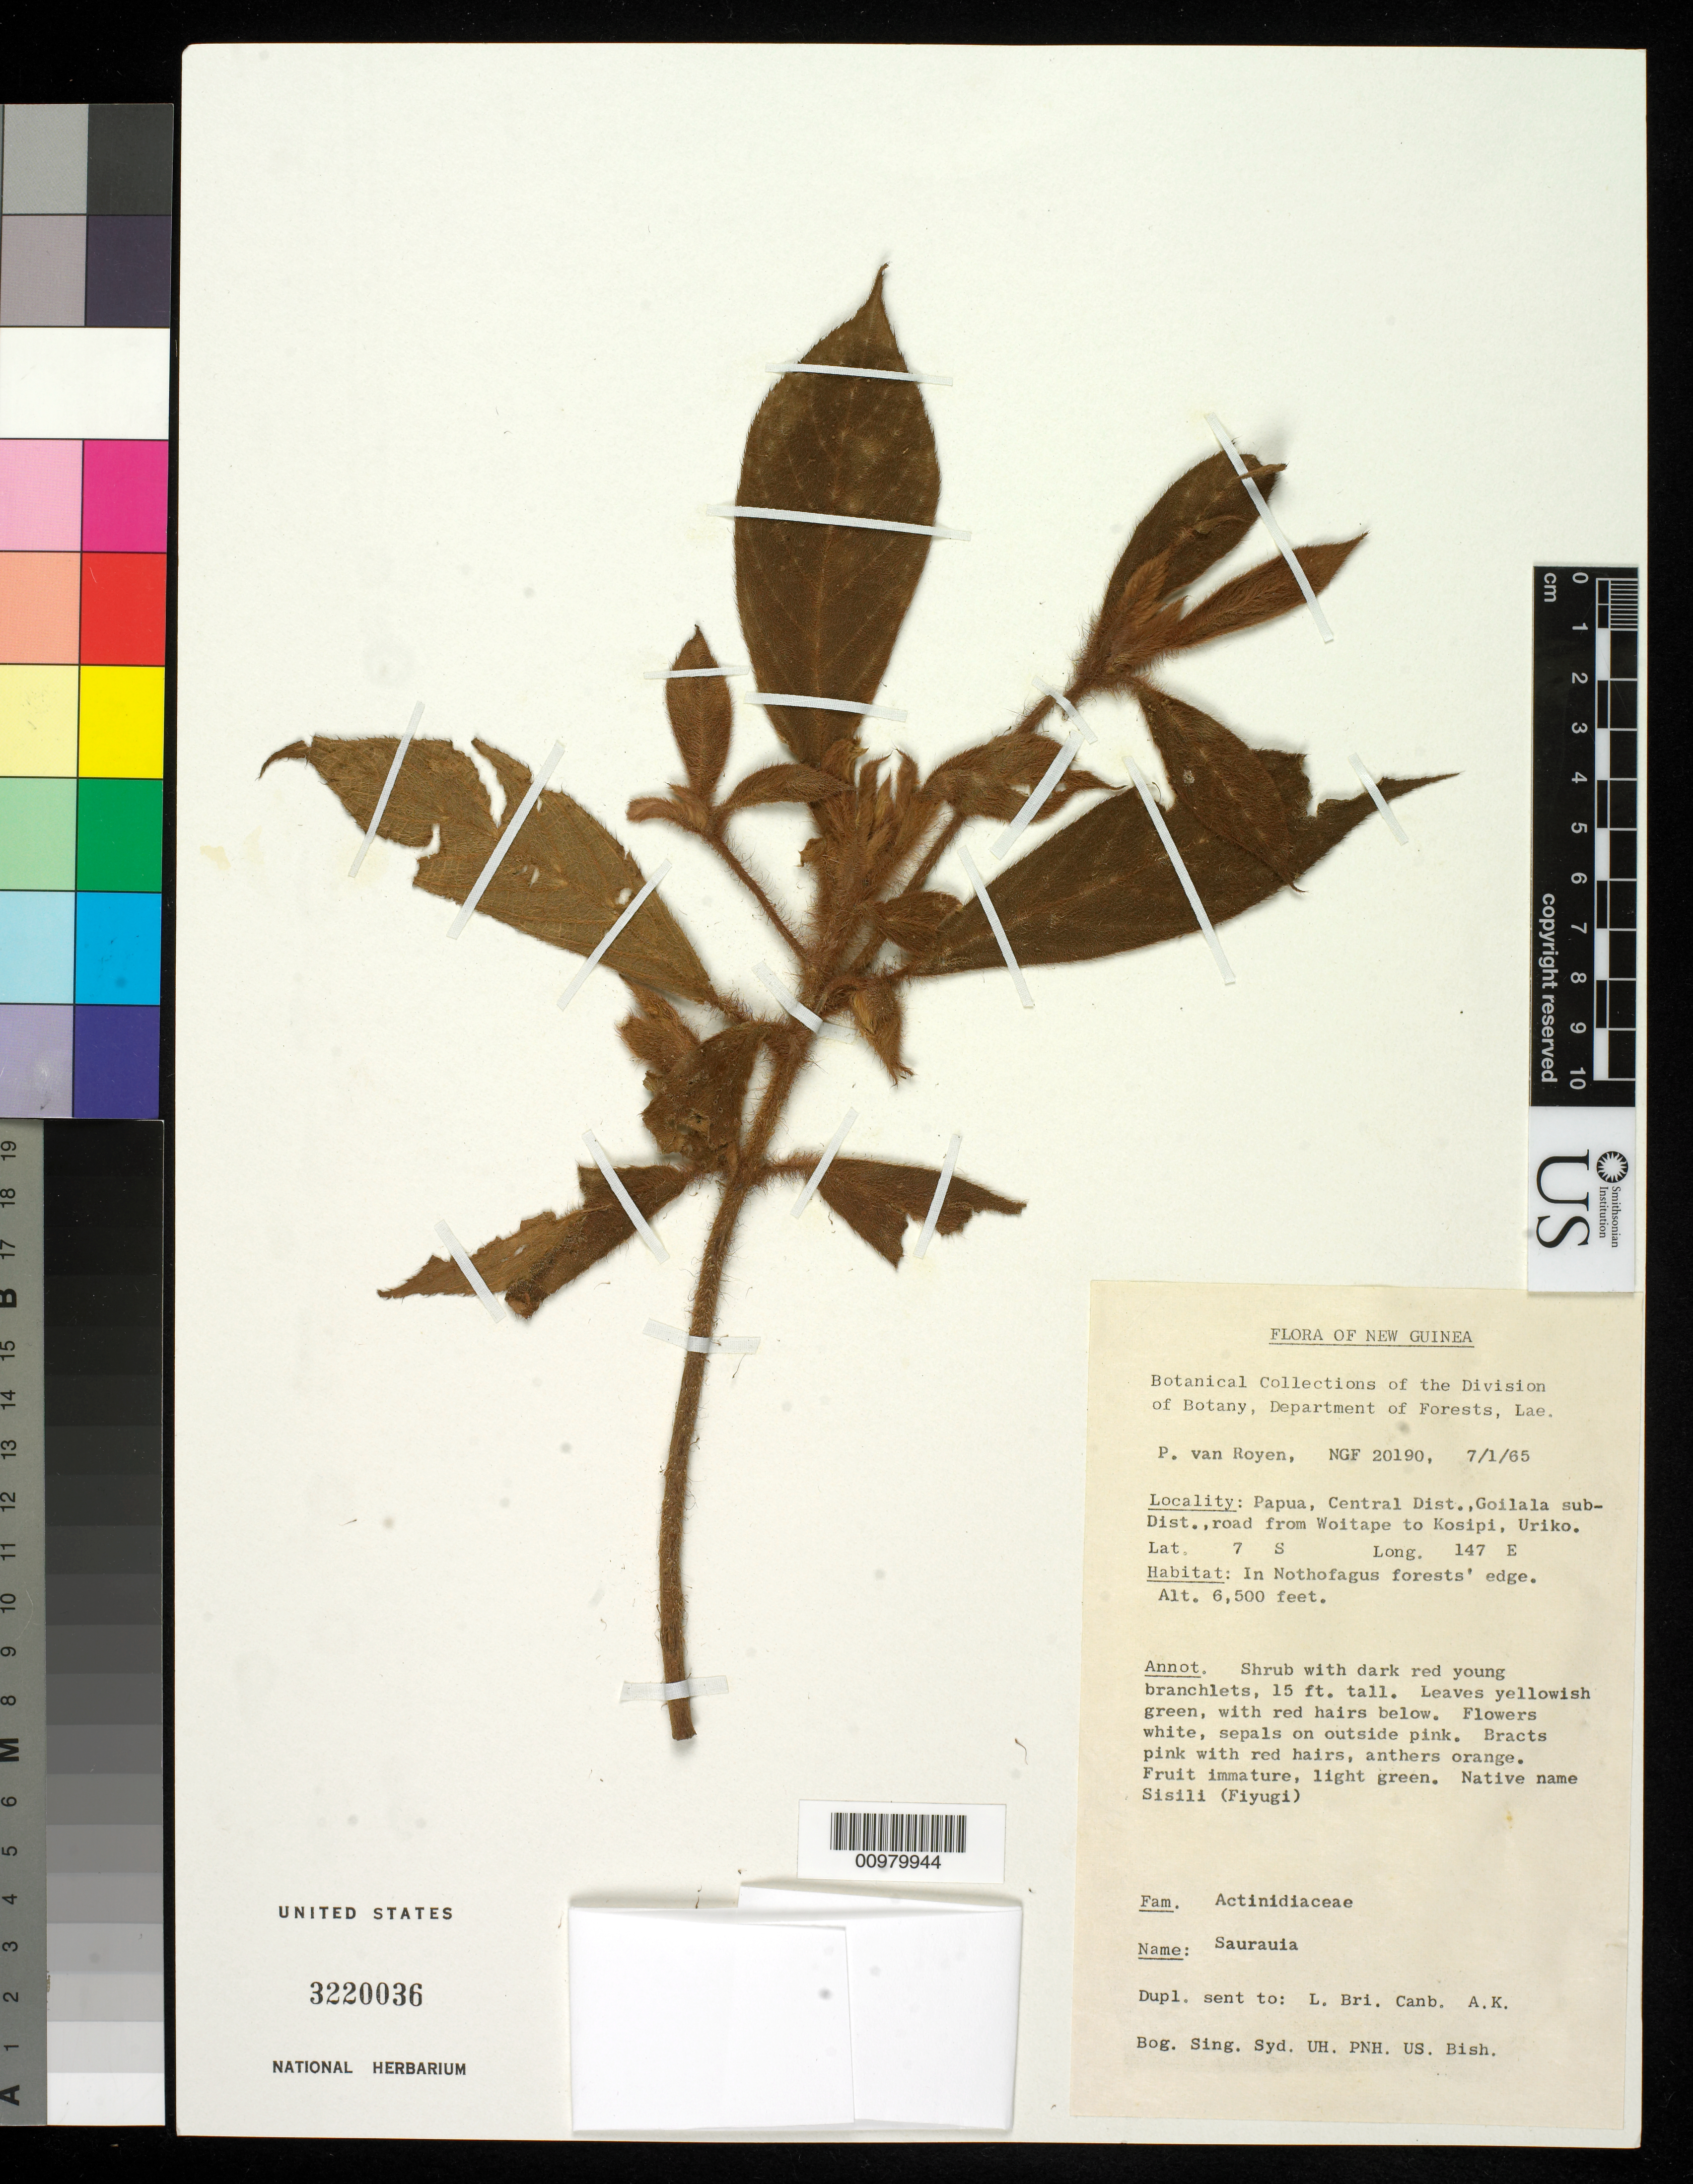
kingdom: Plantae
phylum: Tracheophyta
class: Magnoliopsida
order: Ericales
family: Actinidiaceae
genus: Saurauia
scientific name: Saurauia sp.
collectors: P. van Royen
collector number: NGF 20190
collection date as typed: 07 Jan 1965 or 01 Jul 1965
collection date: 1965-01-07 or 1965-07-01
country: Papua New Guinea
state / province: Central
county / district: Goilala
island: New Guinea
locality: Papua, Central District, Goilala Subdistrict, road from Woitape to Kosispi, Uriko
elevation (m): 1981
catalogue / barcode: US 3220036